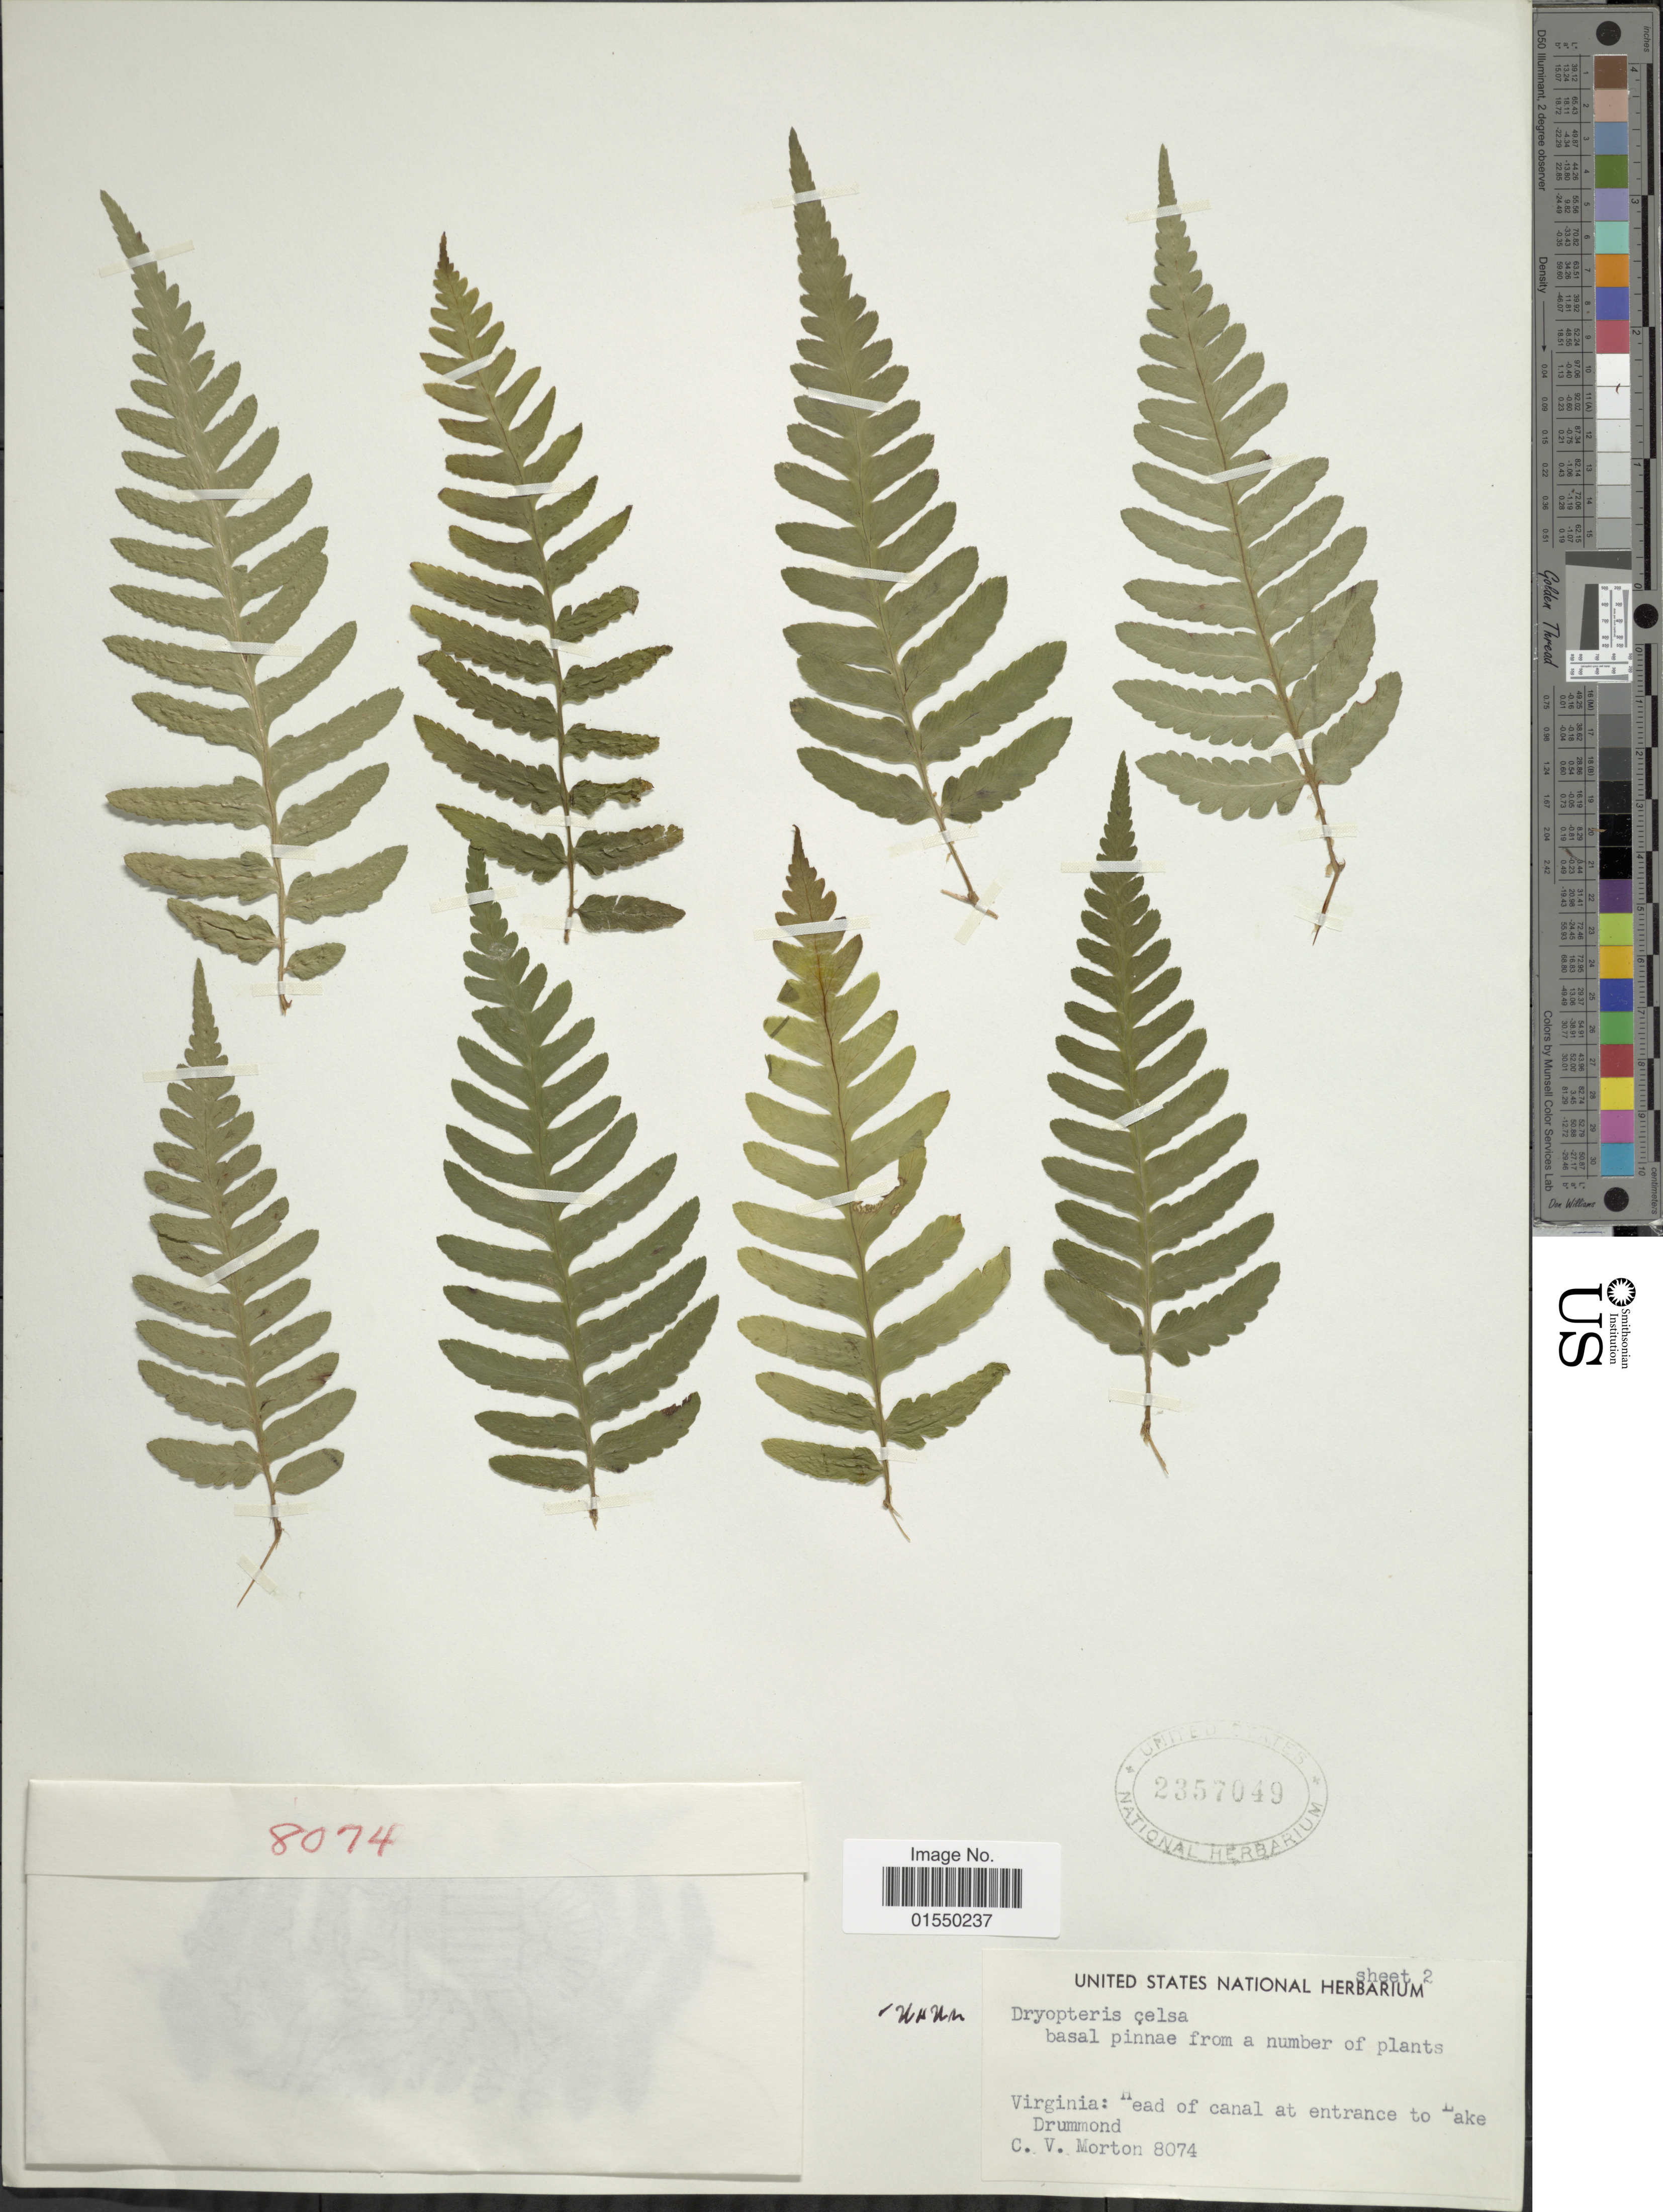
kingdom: Plantae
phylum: Tracheophyta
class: Polypodiopsida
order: Polypodiales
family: Dryopteridaceae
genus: Dryopteris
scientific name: Dryopteris celsa (W. Palmer) Knowlt., W. Palmer & C.L. Pollard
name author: (W. Palmer) Knowlt. et al.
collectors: C. V. Morton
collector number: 8074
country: United States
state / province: Virginia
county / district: City of Chesapeake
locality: Virginia: Head of canal at entrance to Lake Drummond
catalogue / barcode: US 2357049